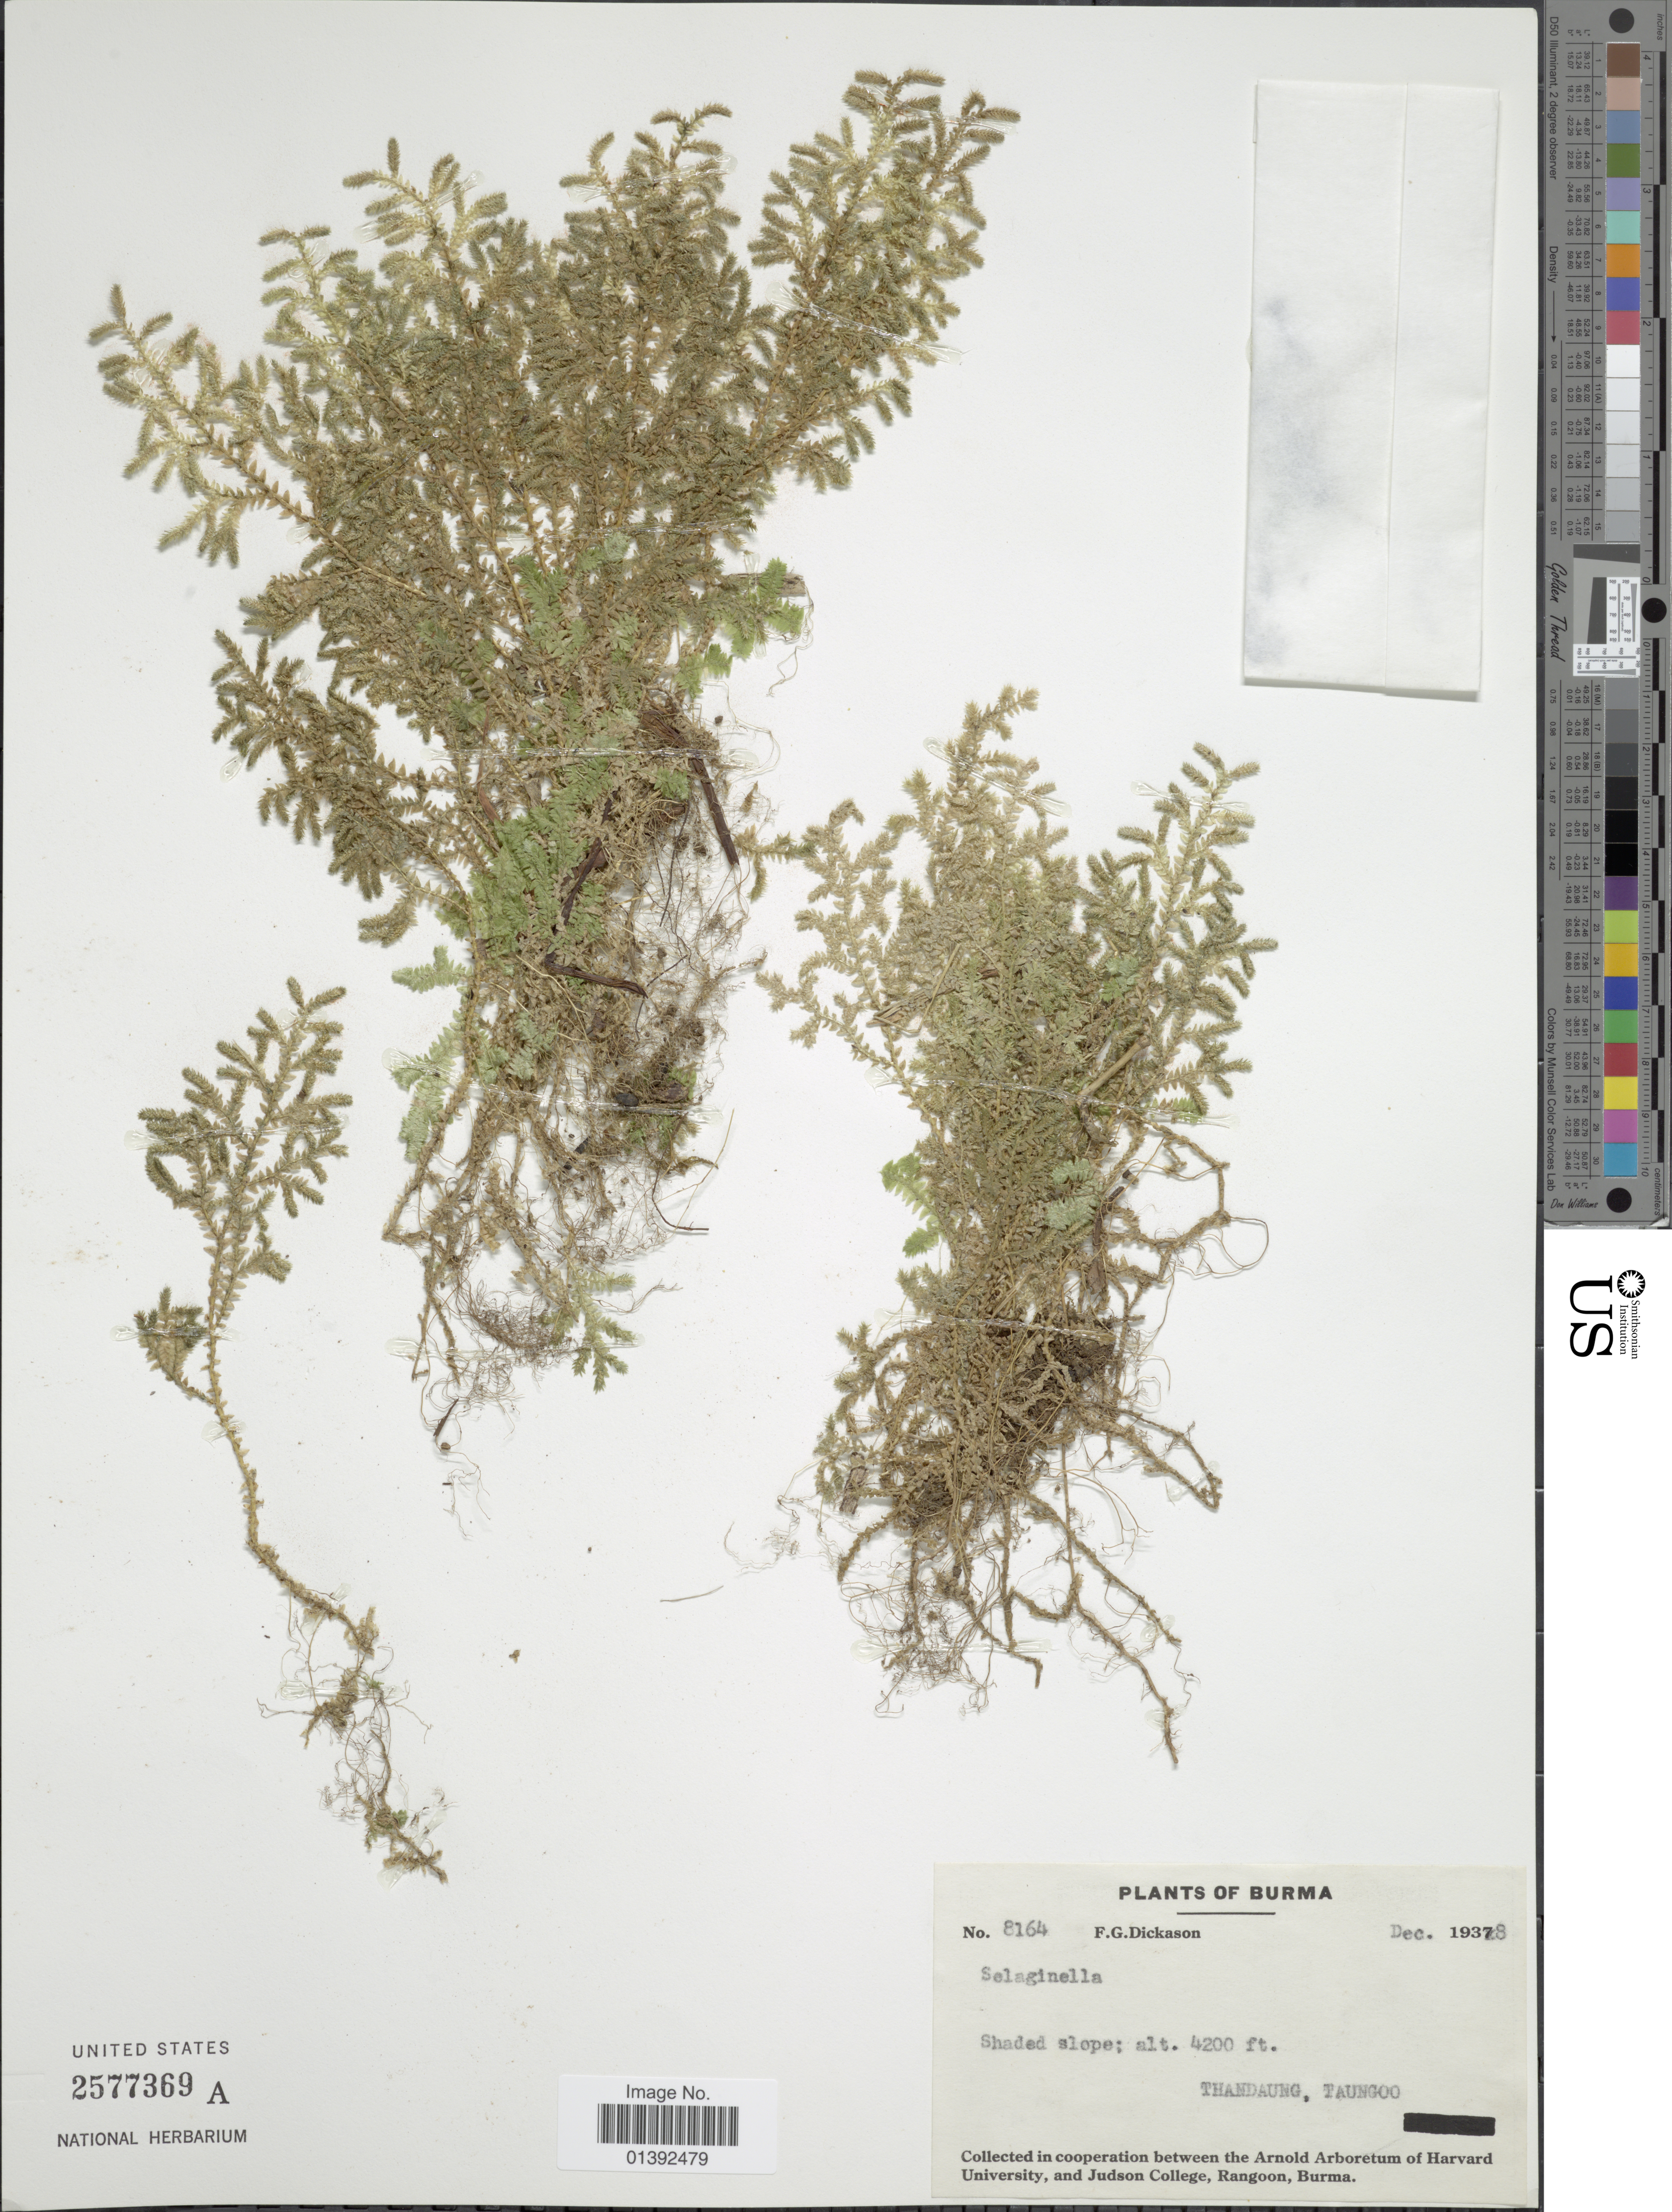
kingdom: Plantae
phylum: Tracheophyta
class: Lycopodiopsida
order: Selaginellales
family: Selaginellaceae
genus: Selaginella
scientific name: Selaginella sp.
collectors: F. Dickason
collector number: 8164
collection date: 1938-12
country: Myanmar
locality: Thandaung, Taungoo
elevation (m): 1280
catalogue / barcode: US 2577369A